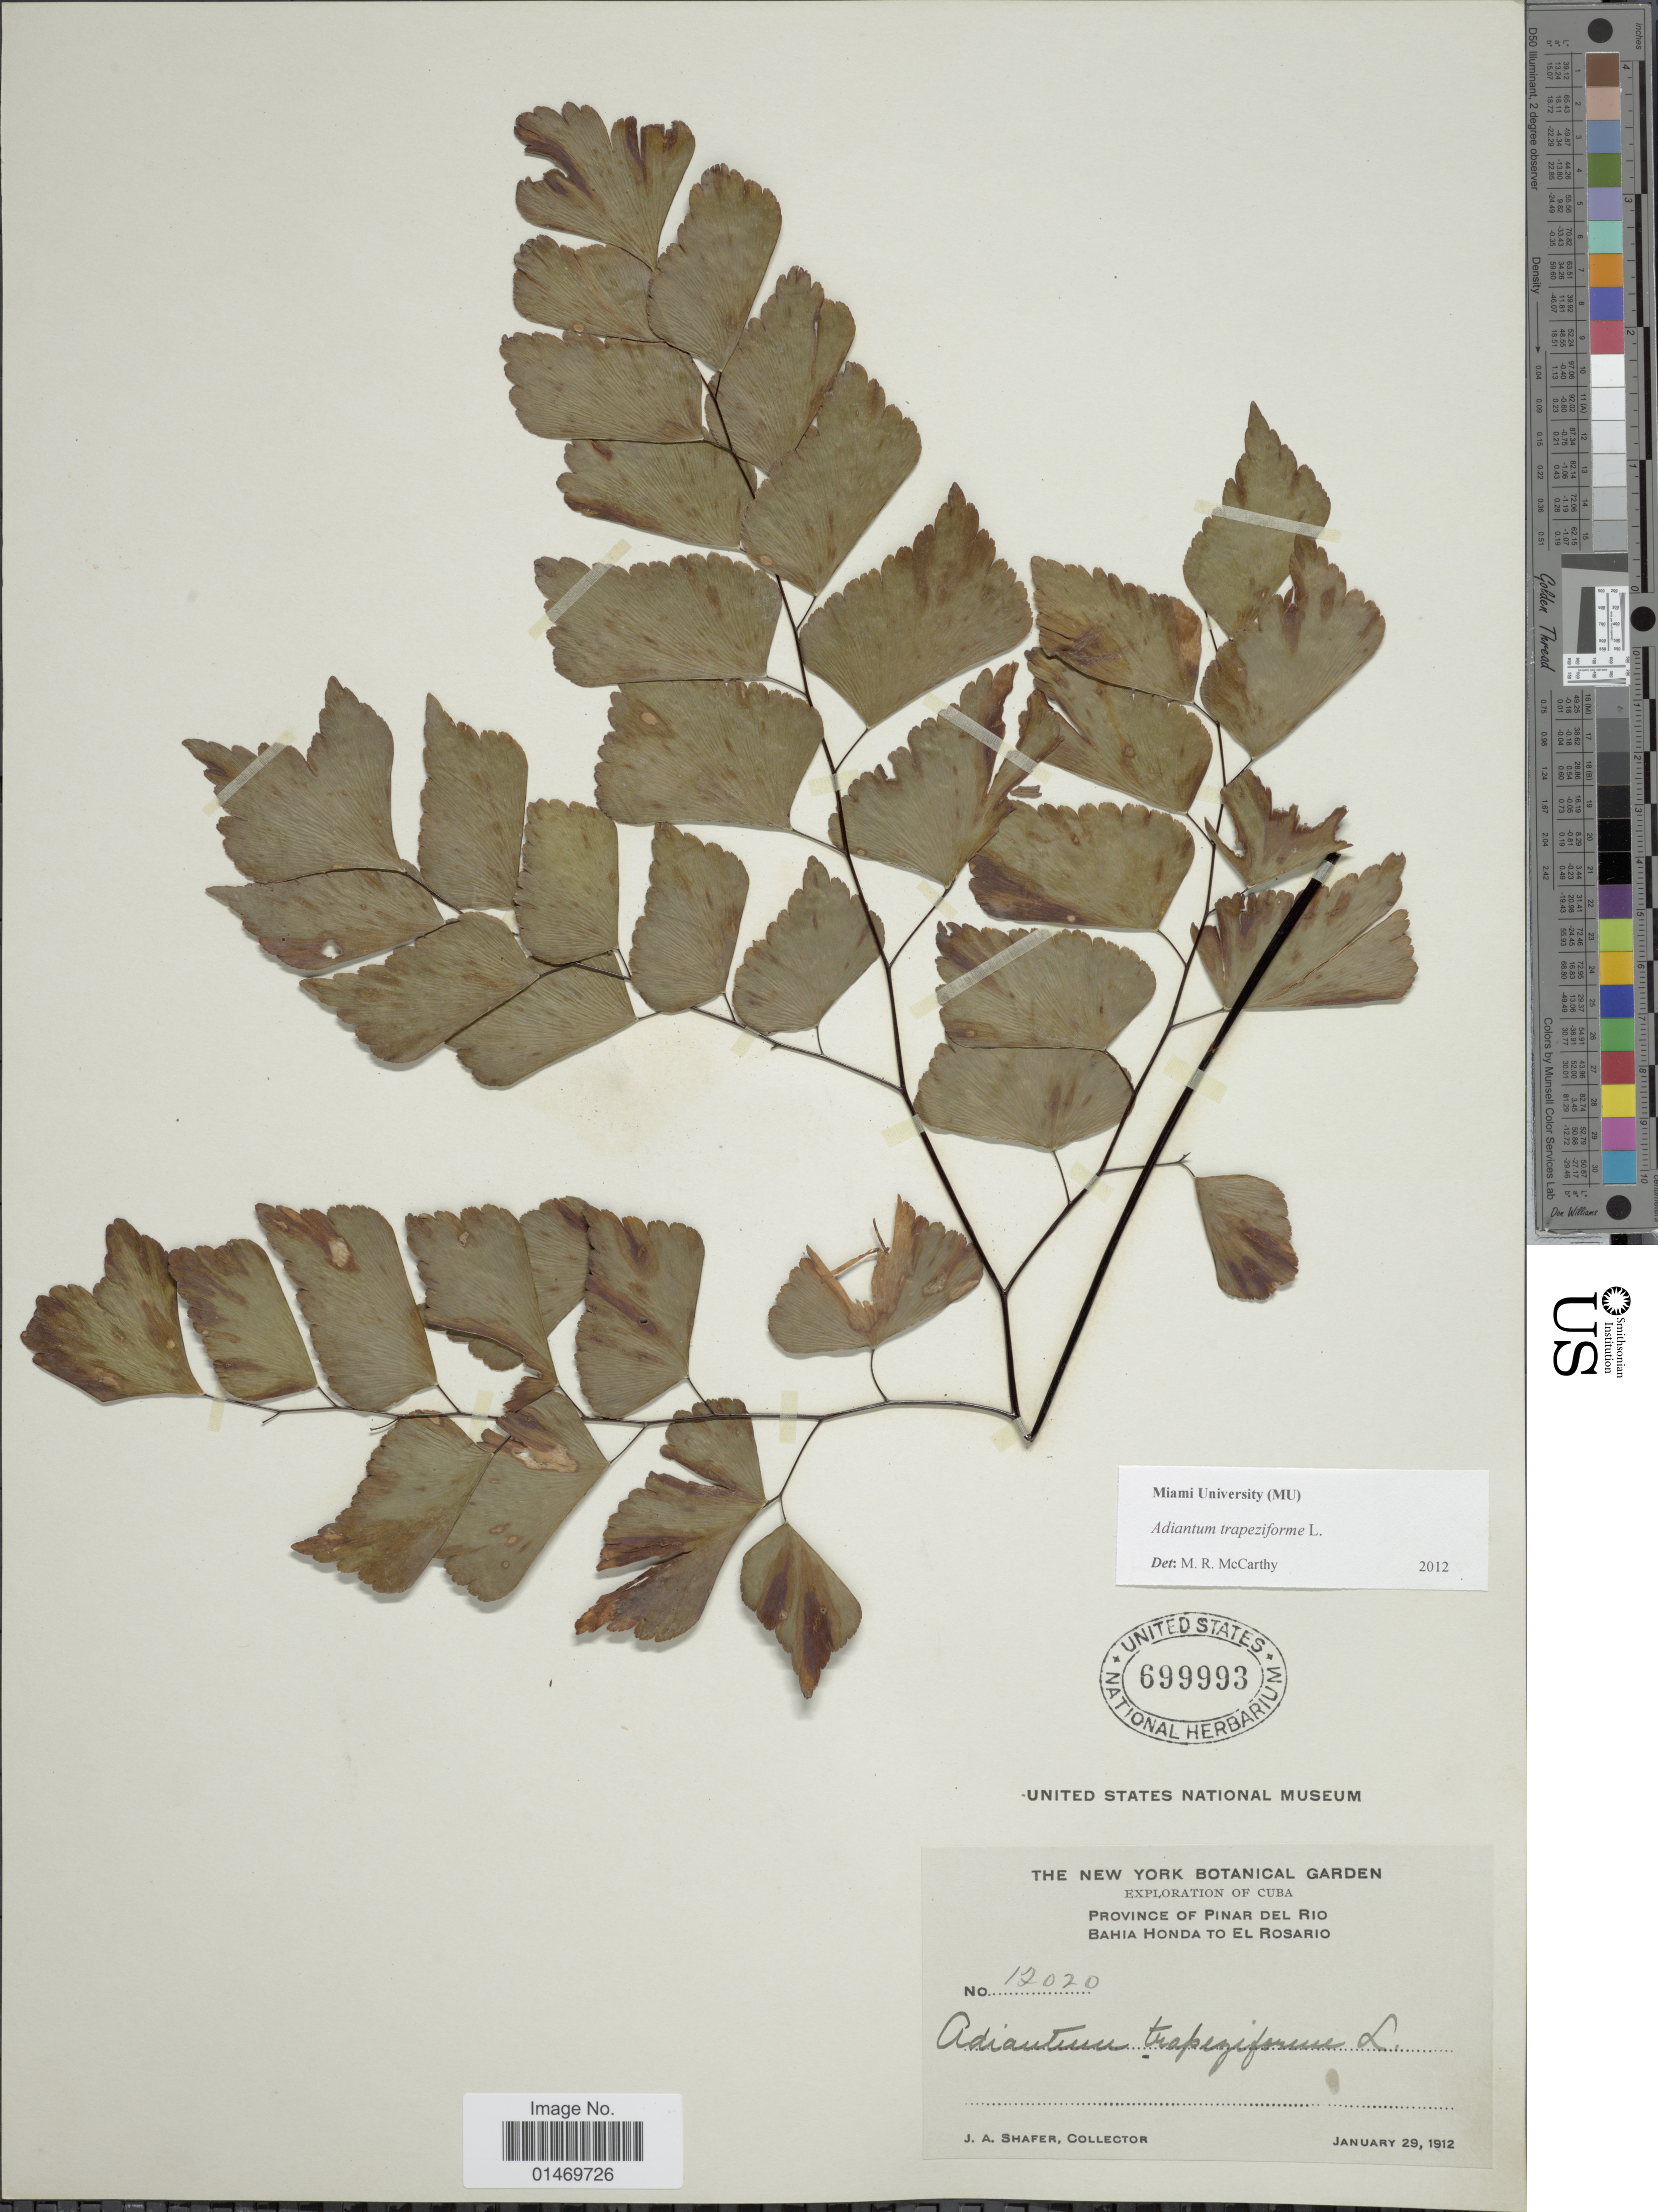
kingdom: Plantae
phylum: Tracheophyta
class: Polypodiopsida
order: Polypodiales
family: Pteridaceae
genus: Adiantum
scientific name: Adiantum trapeziforme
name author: L.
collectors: J. A. Shafer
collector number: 12020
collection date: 1912-01-29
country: Cuba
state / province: Pinar del Río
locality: Cuba, Bahia Honda to El Rosario.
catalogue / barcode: US 699993